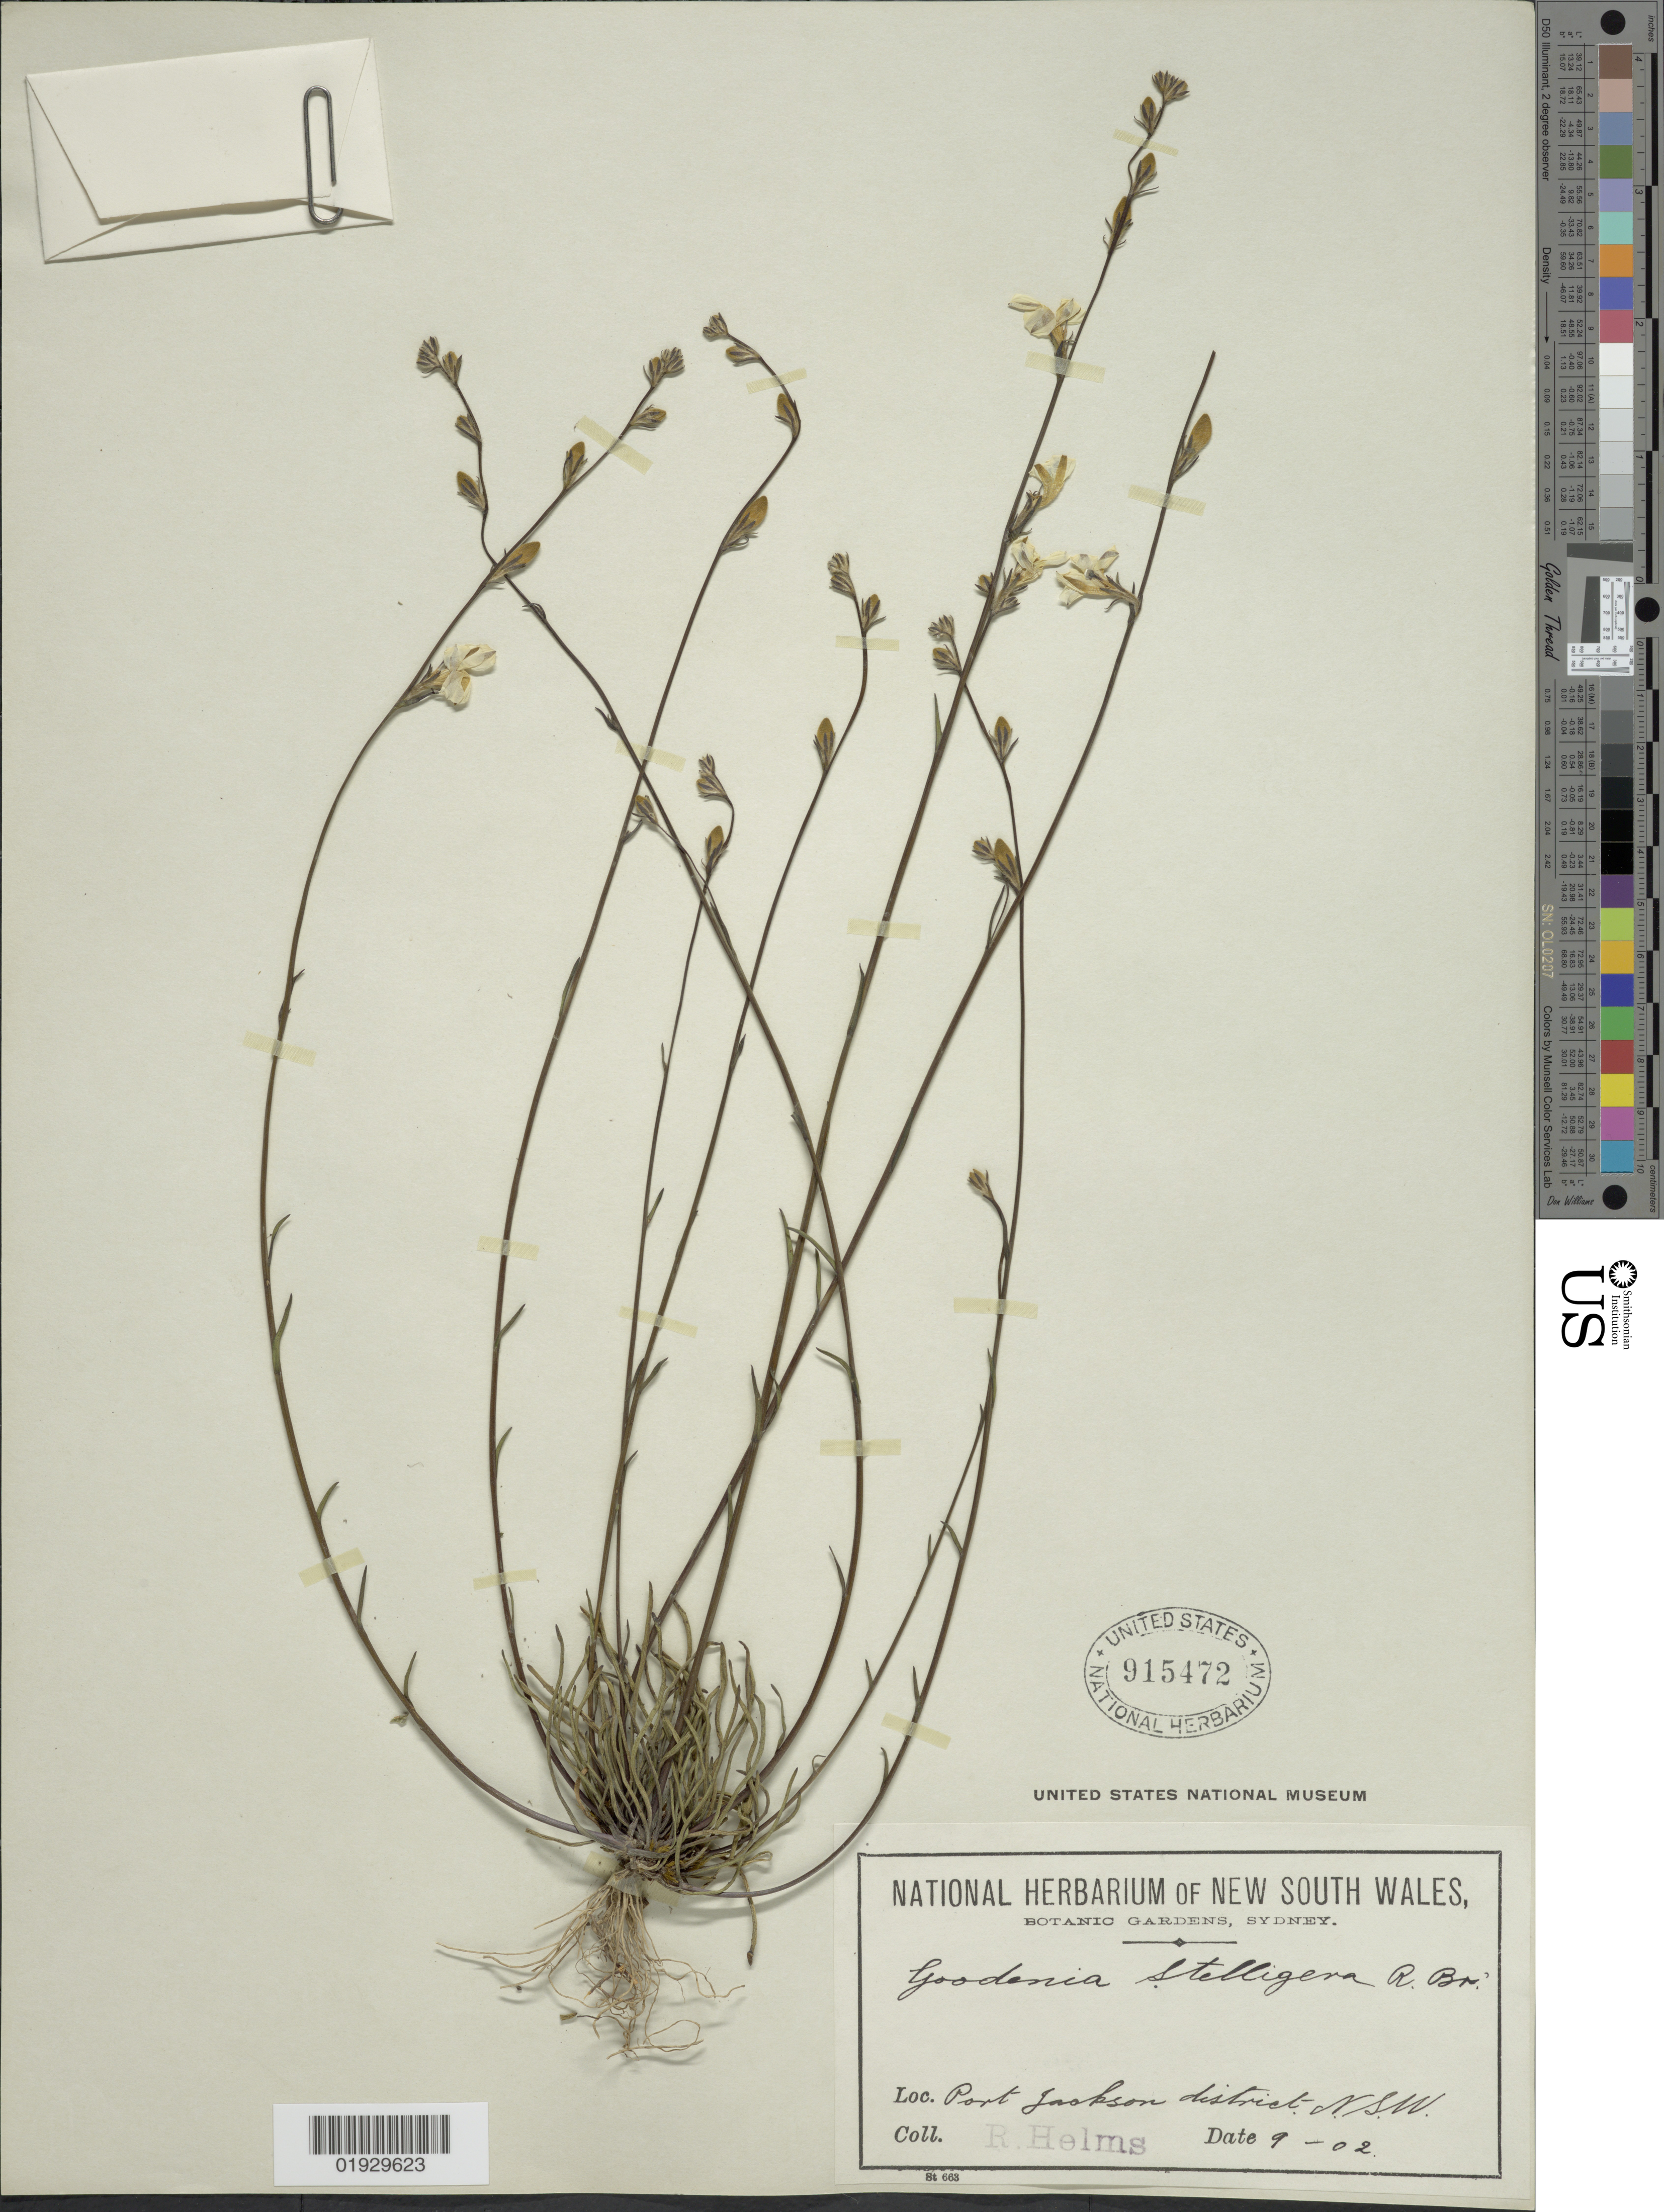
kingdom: Plantae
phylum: Tracheophyta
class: Magnoliopsida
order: Asterales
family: Goodeniaceae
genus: Goodenia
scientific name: Goodenia stelligera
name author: R. Br.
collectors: R. Helms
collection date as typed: Transcribed d/m/y: /9/2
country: Australia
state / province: New South Wales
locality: Port Jackson district, N.S.W.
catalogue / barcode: US 915472